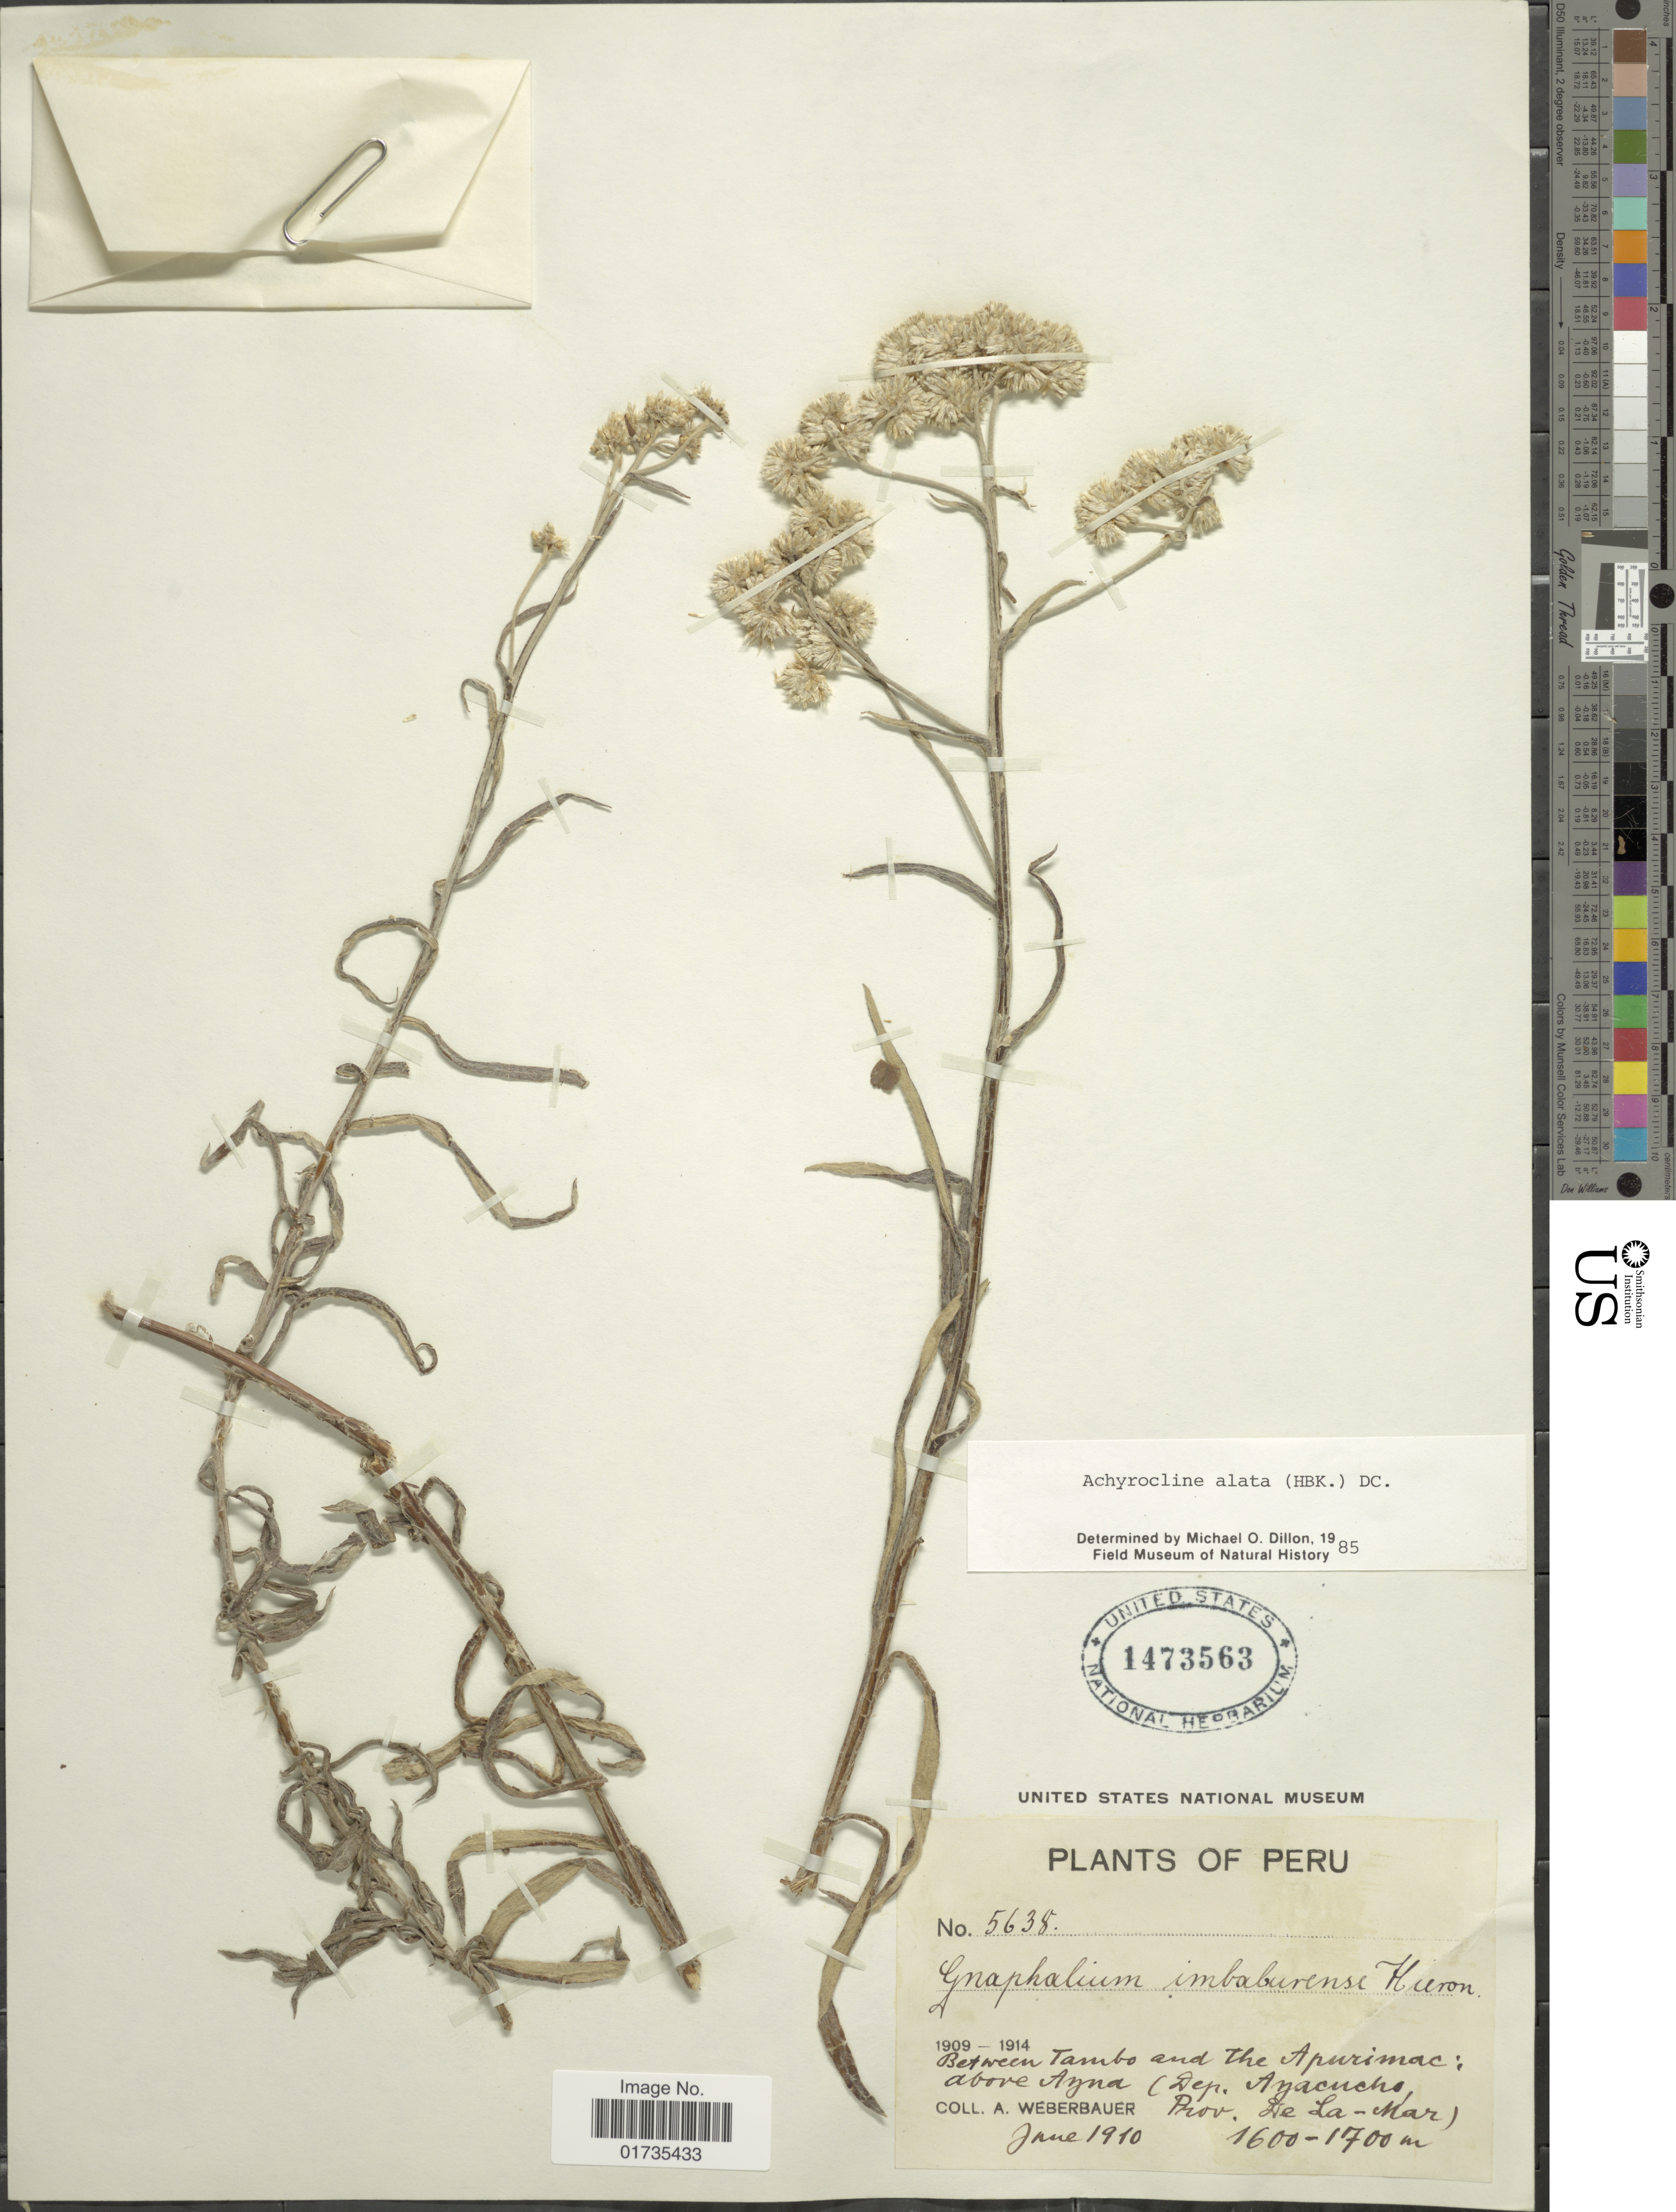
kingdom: Plantae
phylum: Tracheophyta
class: Magnoliopsida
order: Asterales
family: Asteraceae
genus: Achyrocline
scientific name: Achyrocline alata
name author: (Kunth) DC.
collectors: A. Weberbauer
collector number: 5638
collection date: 1910-06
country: Peru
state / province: Ayacucho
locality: Peru. Between Tambo and the Apurimac: above Ayna (Dep. Ayacucho, Prov. de La - Mar)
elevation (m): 1600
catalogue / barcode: US 1473563